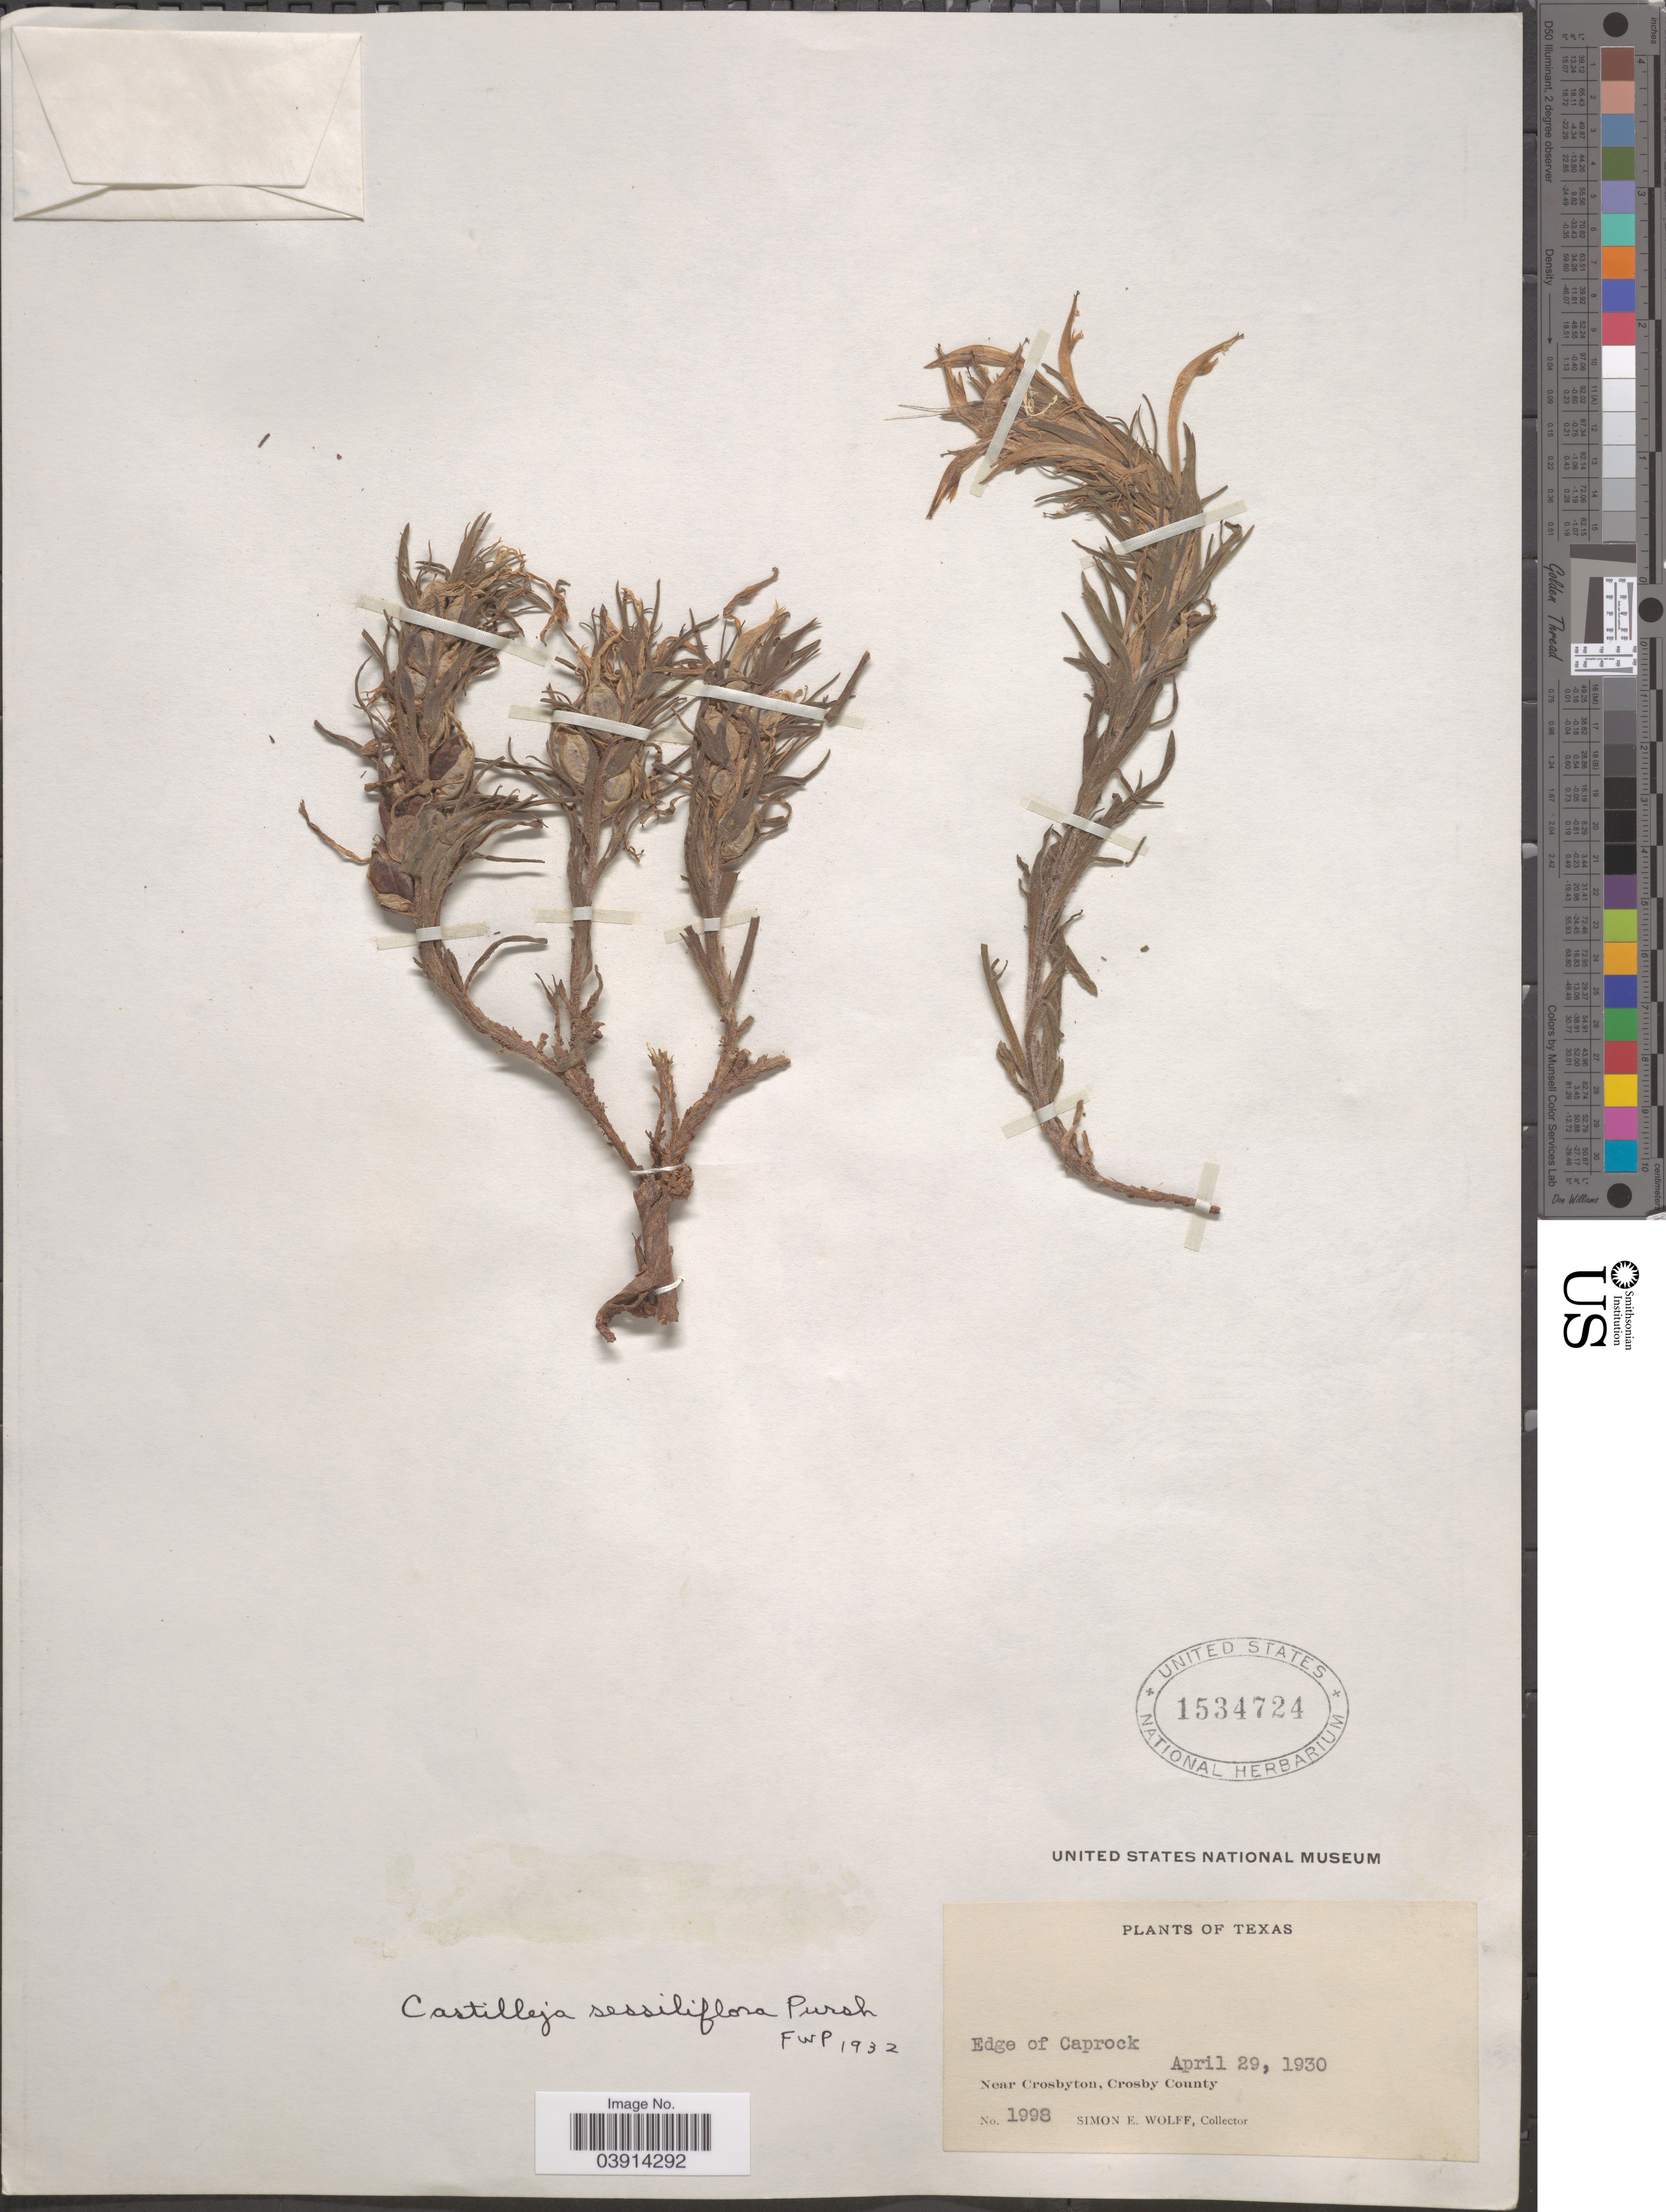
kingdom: Plantae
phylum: Tracheophyta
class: Magnoliopsida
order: Lamiales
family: Orobanchaceae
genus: Castilleja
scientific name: Castilleja sessiliflora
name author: Pursh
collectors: S. E. Wolff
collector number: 1998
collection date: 1930-04-29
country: United States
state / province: Texas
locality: Edge of Caprock. Near Crosbyton, Crosby County.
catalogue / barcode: US 1534724